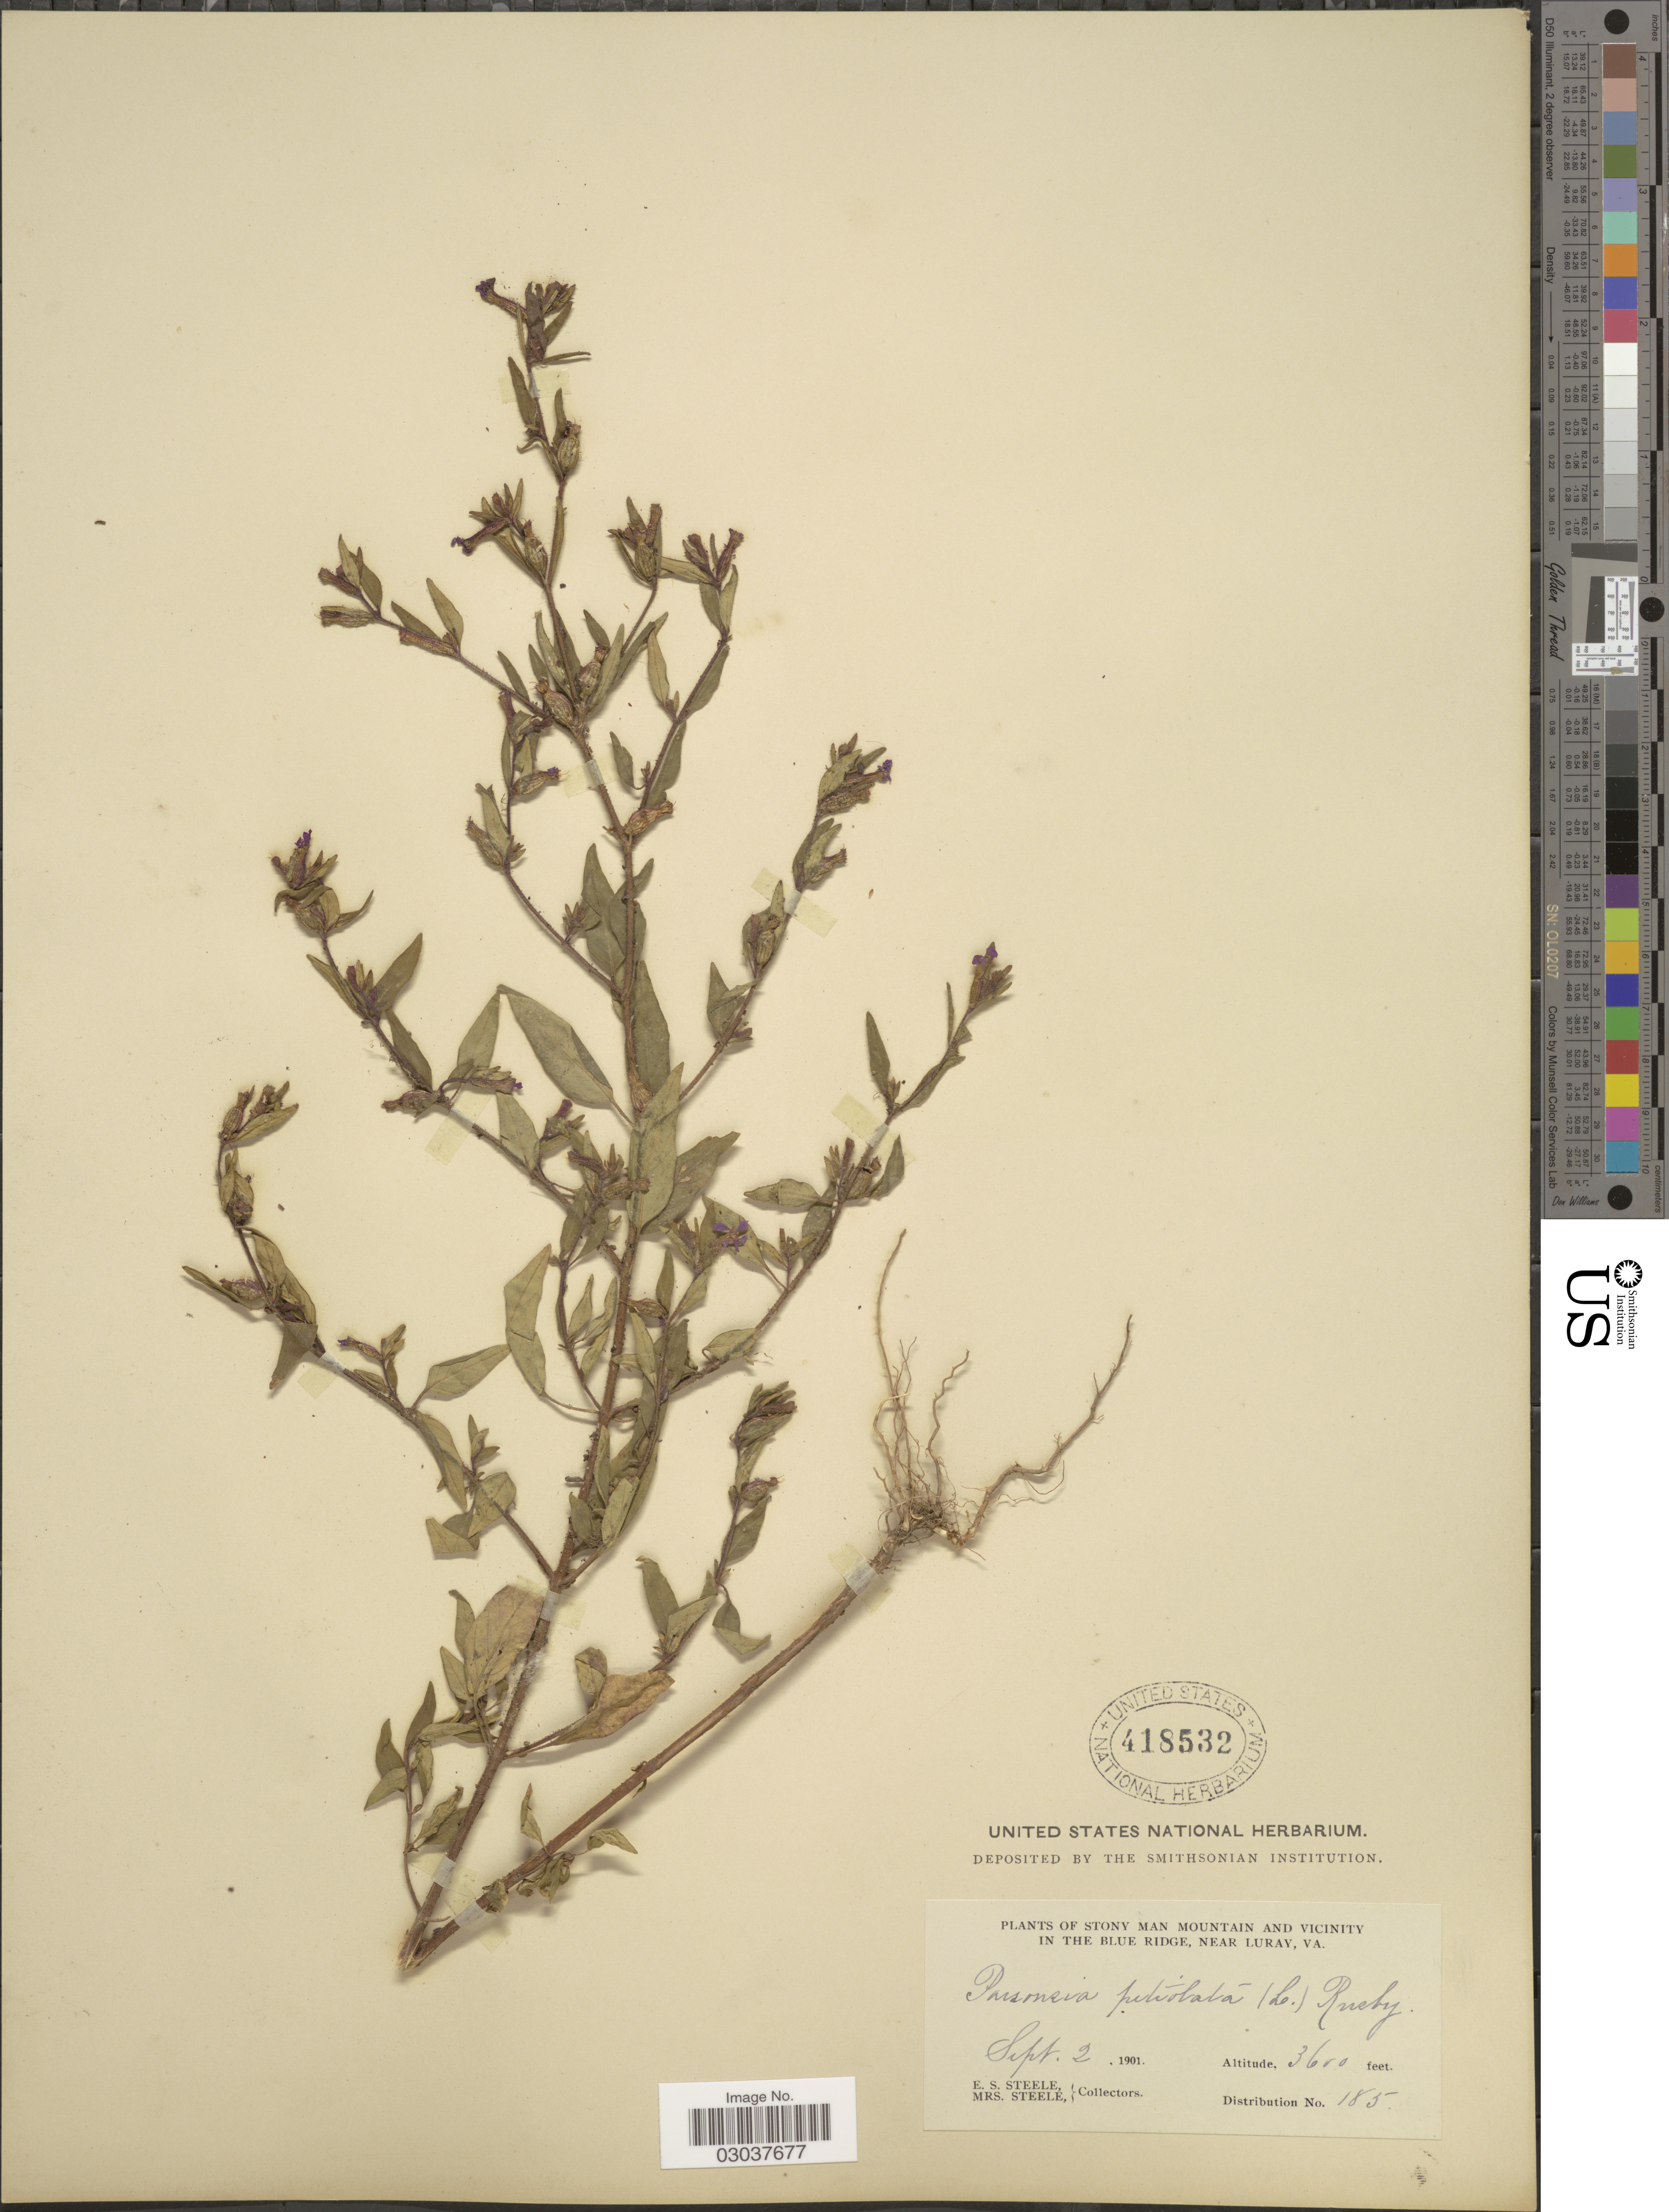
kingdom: Plantae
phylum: Tracheophyta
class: Magnoliopsida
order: Myrtales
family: Lythraceae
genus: Cuphea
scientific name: Cuphea petiolata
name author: Pohl ex Koehne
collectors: E. Steele & Mrs. E. S. Steele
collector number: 185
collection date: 1901-09-02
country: United States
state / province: Virginia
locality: Stony Man Mountain and vicinity in the Blue Ridge, near Luray, Va.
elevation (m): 1097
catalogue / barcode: US 418532